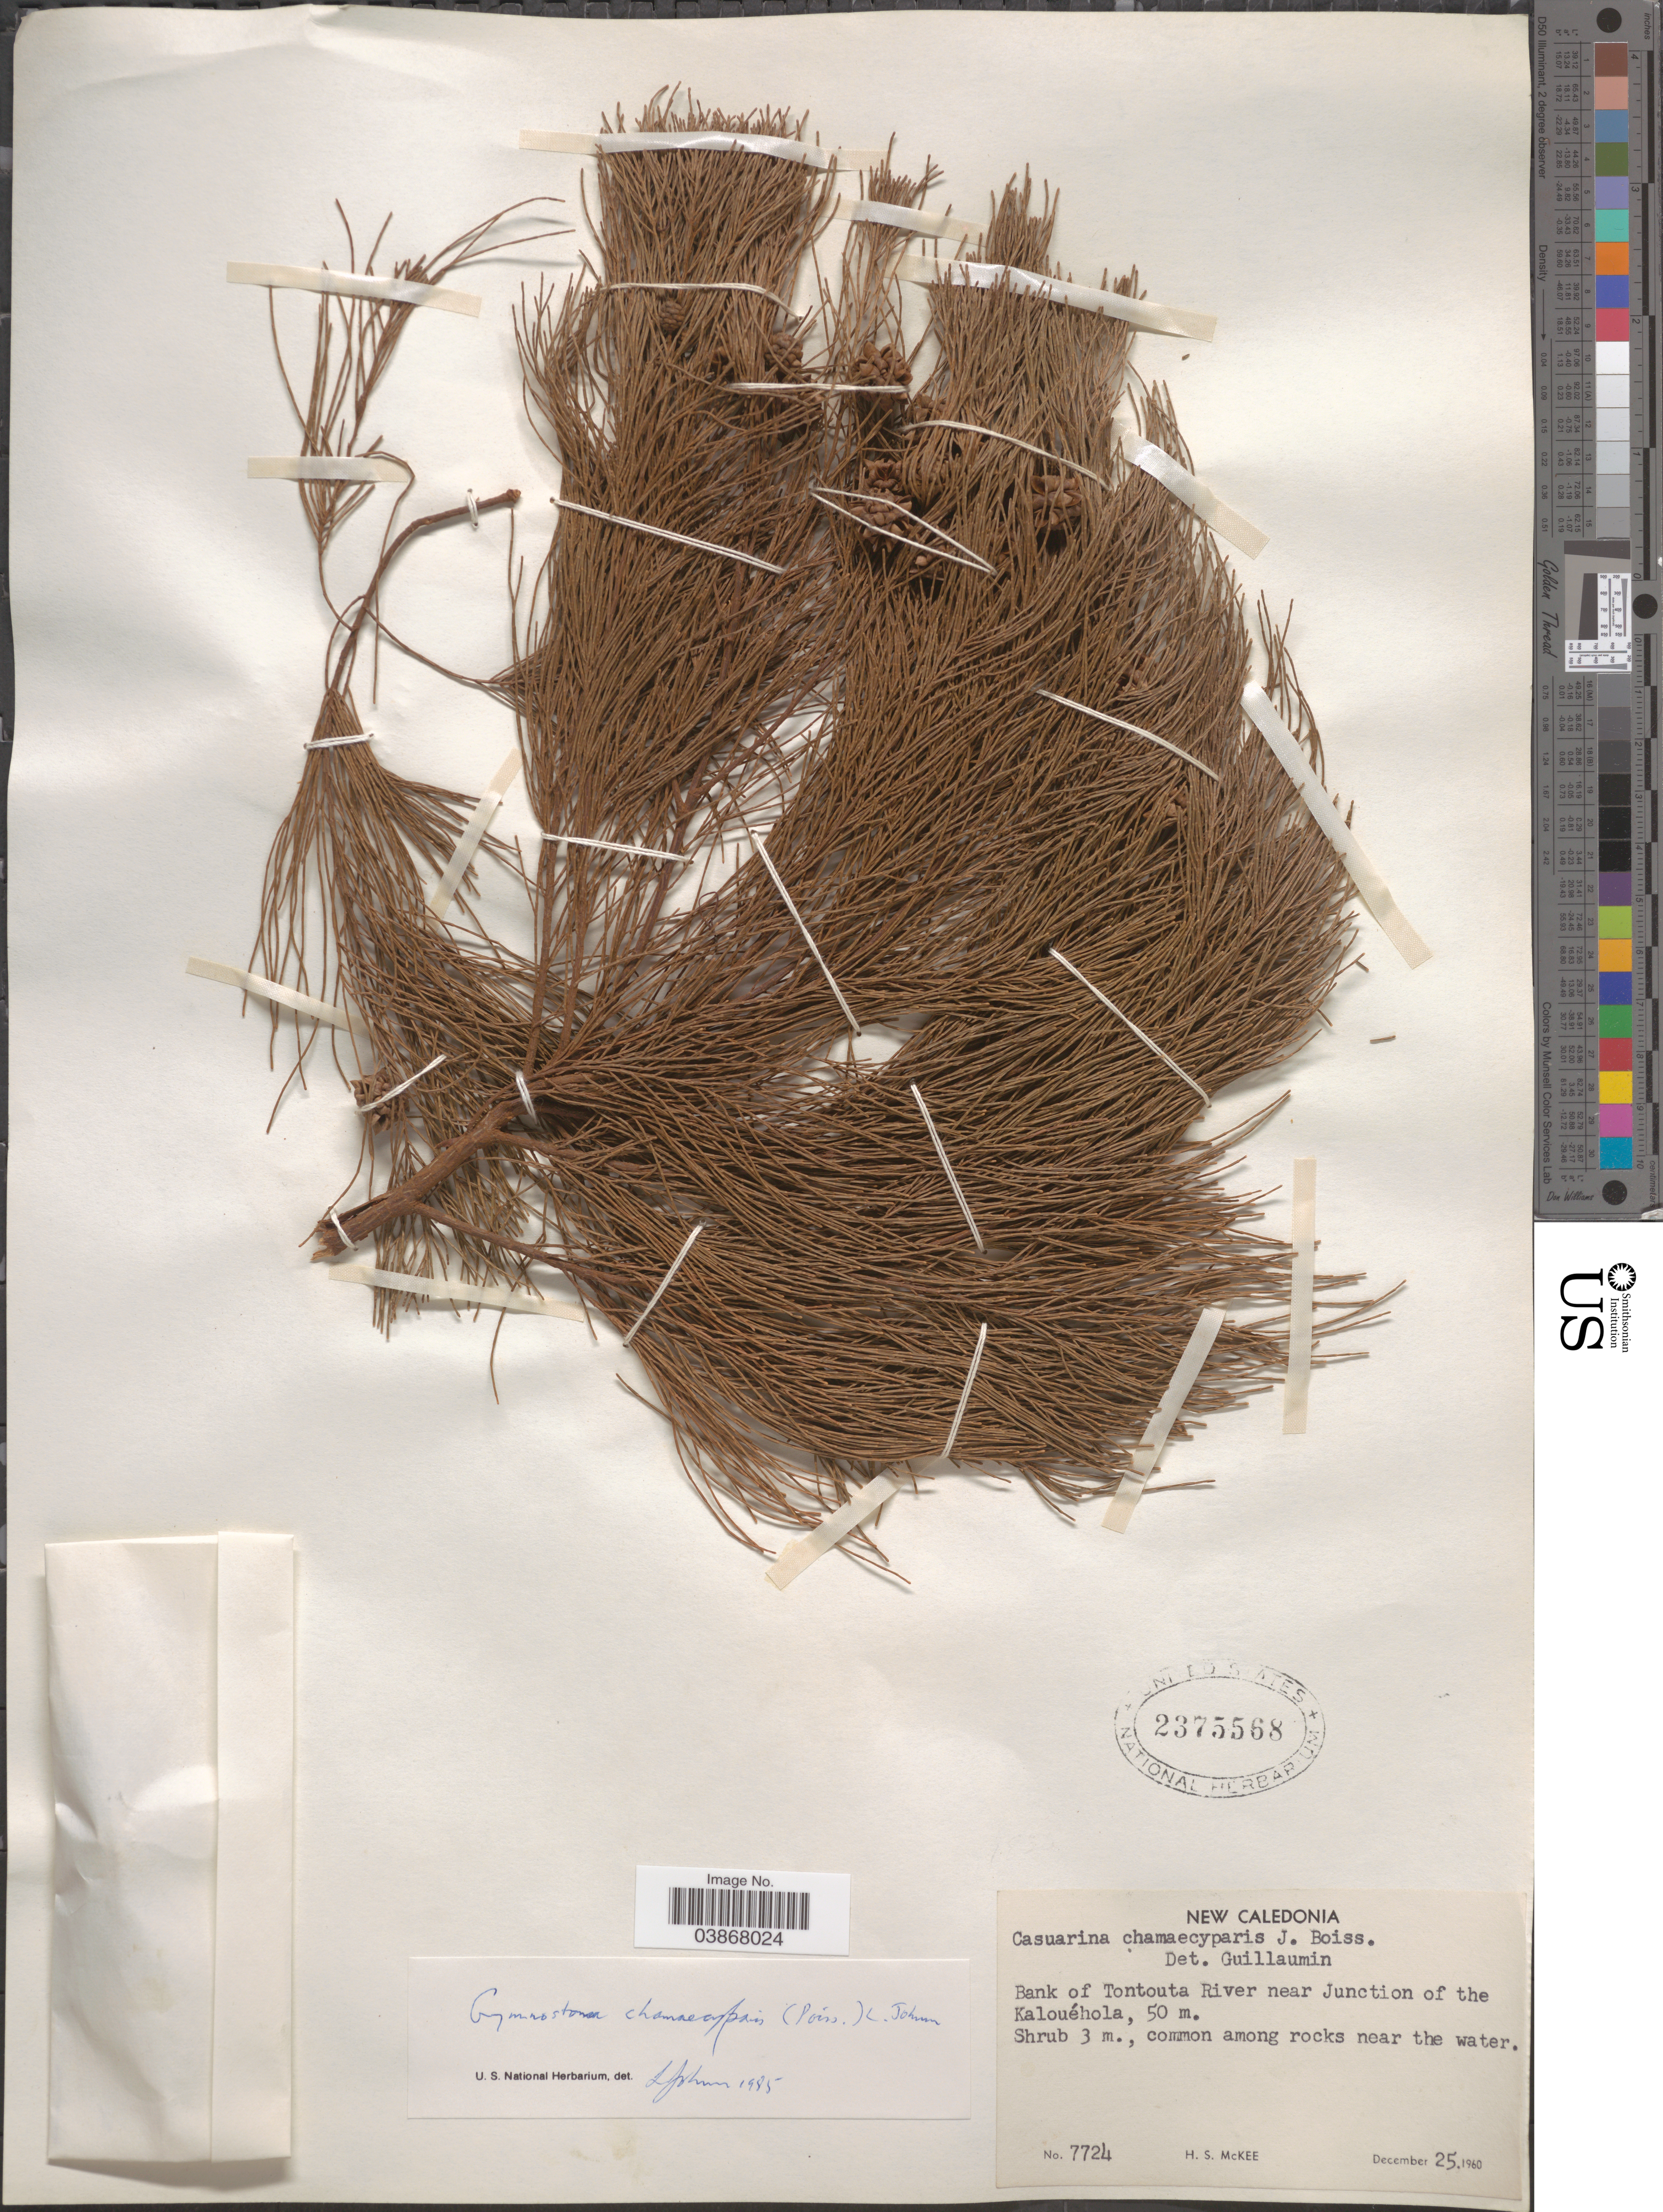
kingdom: Plantae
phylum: Tracheophyta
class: Magnoliopsida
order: Fagales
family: Casuarinaceae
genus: Gymnostoma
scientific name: Gymnostoma chamaecyparis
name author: (J. Poiss.) L.A.S. Johnson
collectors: H. S. McKee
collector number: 7724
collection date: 1960-12-25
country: New Caledonia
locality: Bank of Tontouta River near Junction of the Kalouéhola.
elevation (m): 50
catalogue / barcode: US 2375568